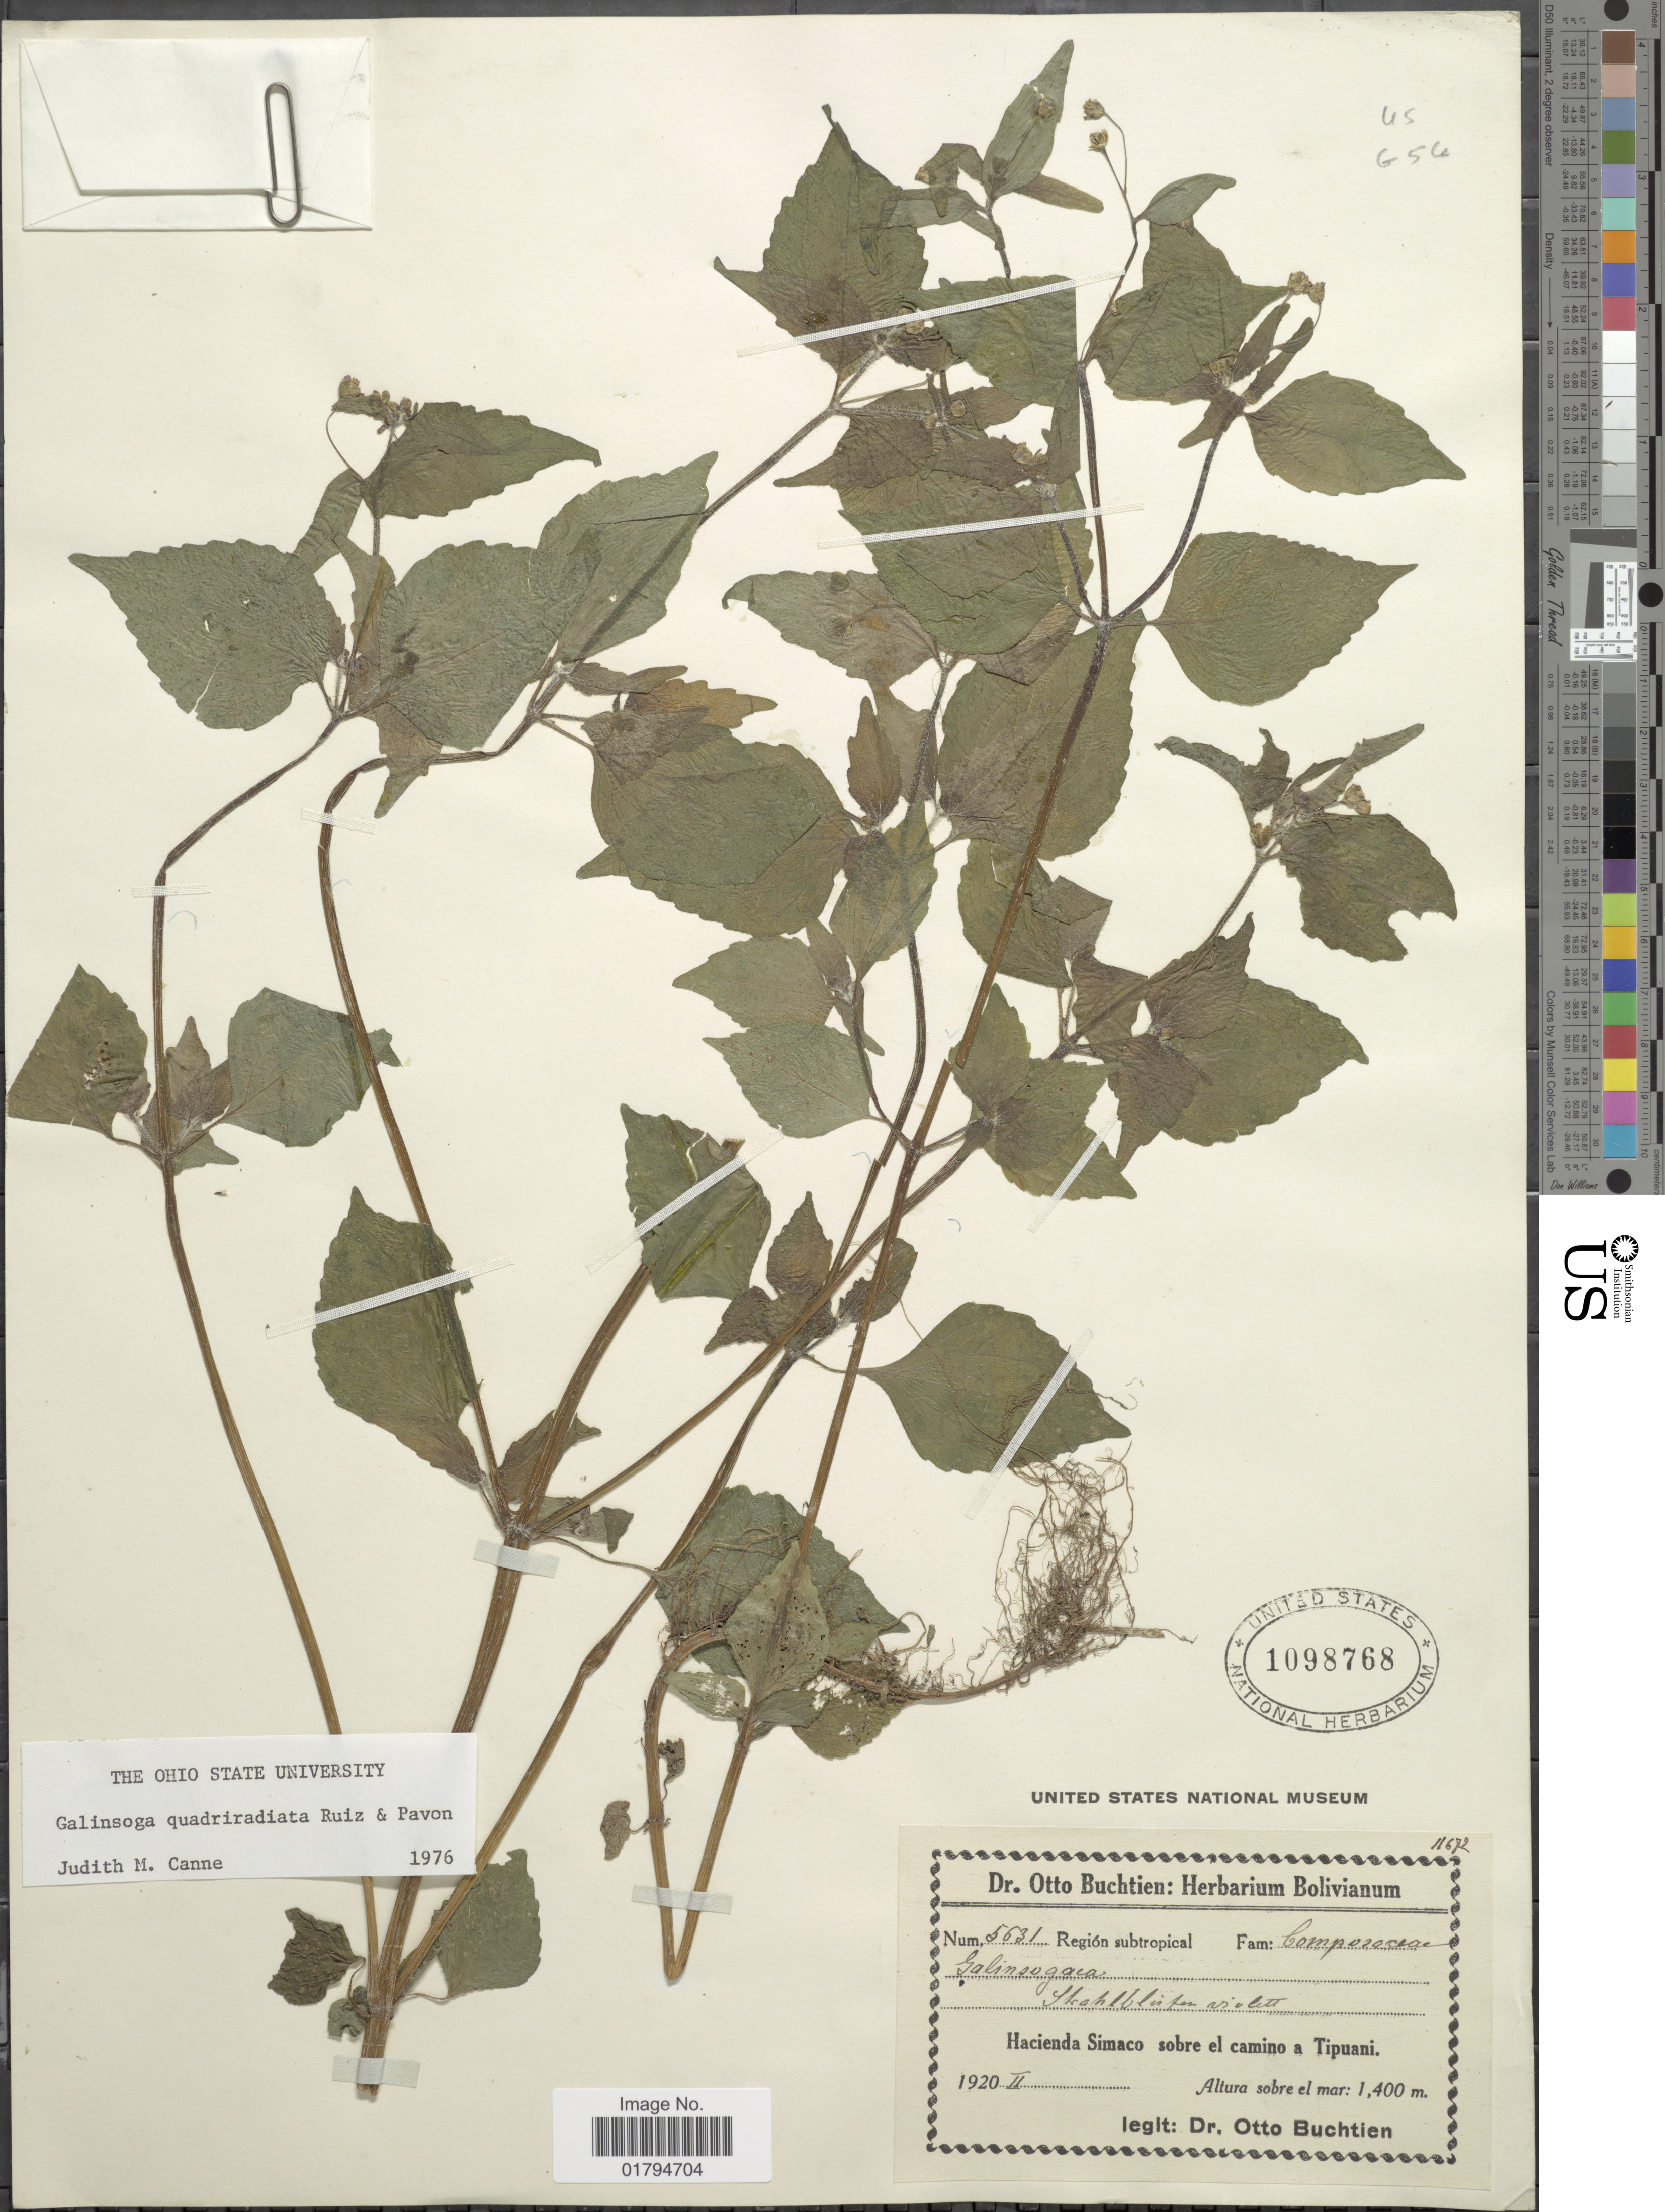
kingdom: Plantae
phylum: Tracheophyta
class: Magnoliopsida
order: Asterales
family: Asteraceae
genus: Galinsoga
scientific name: Galinsoga quadriradiata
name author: Ruiz & Pav.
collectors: O. Buchtien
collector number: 5631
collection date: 1920-02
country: Bolivia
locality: Hacienda Simaco sobvre el camino a Tipuani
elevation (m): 1400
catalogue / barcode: US 1098768